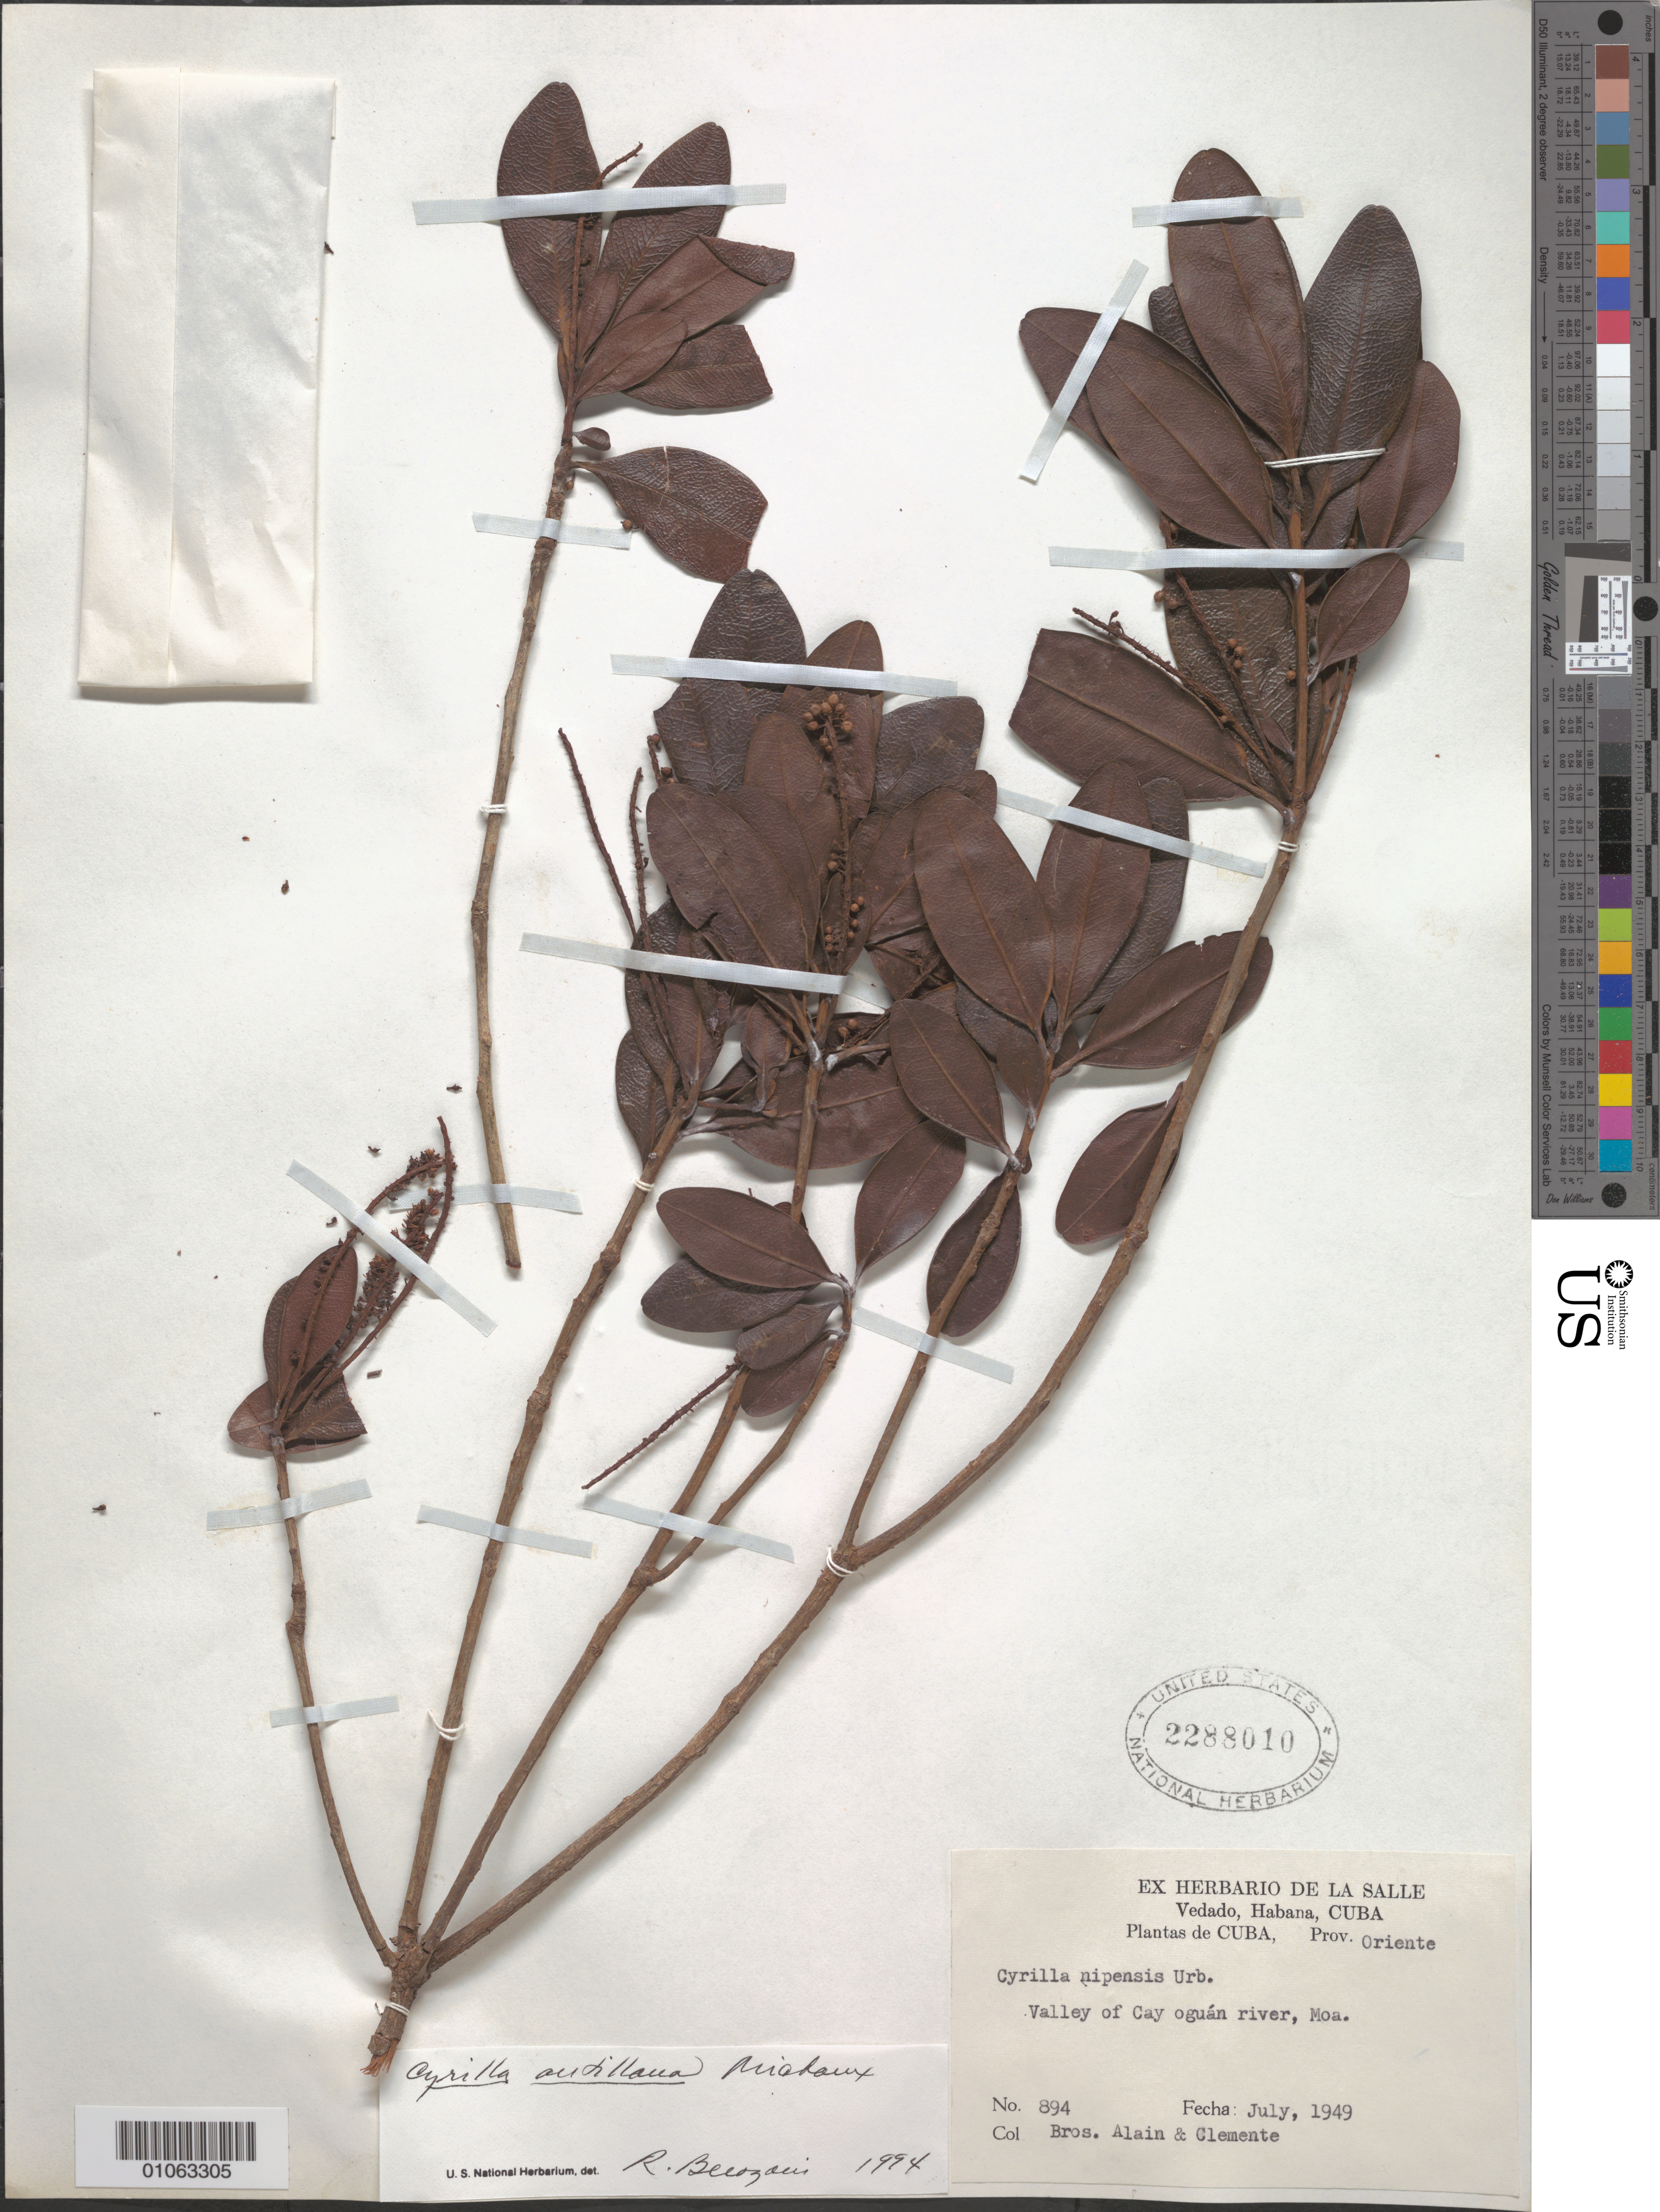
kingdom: Plantae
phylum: Tracheophyta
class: Magnoliopsida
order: Ericales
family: Cyrillaceae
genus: Cyrilla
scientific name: Cyrilla antillana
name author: Michx.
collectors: A. H. Liogier & Bro. Clemente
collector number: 894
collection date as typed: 01 Jul 1949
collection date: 1949-07-01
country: Cuba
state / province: Holguín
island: Cuba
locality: Valley of Cayu oguan river, Moa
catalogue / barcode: US 2288010